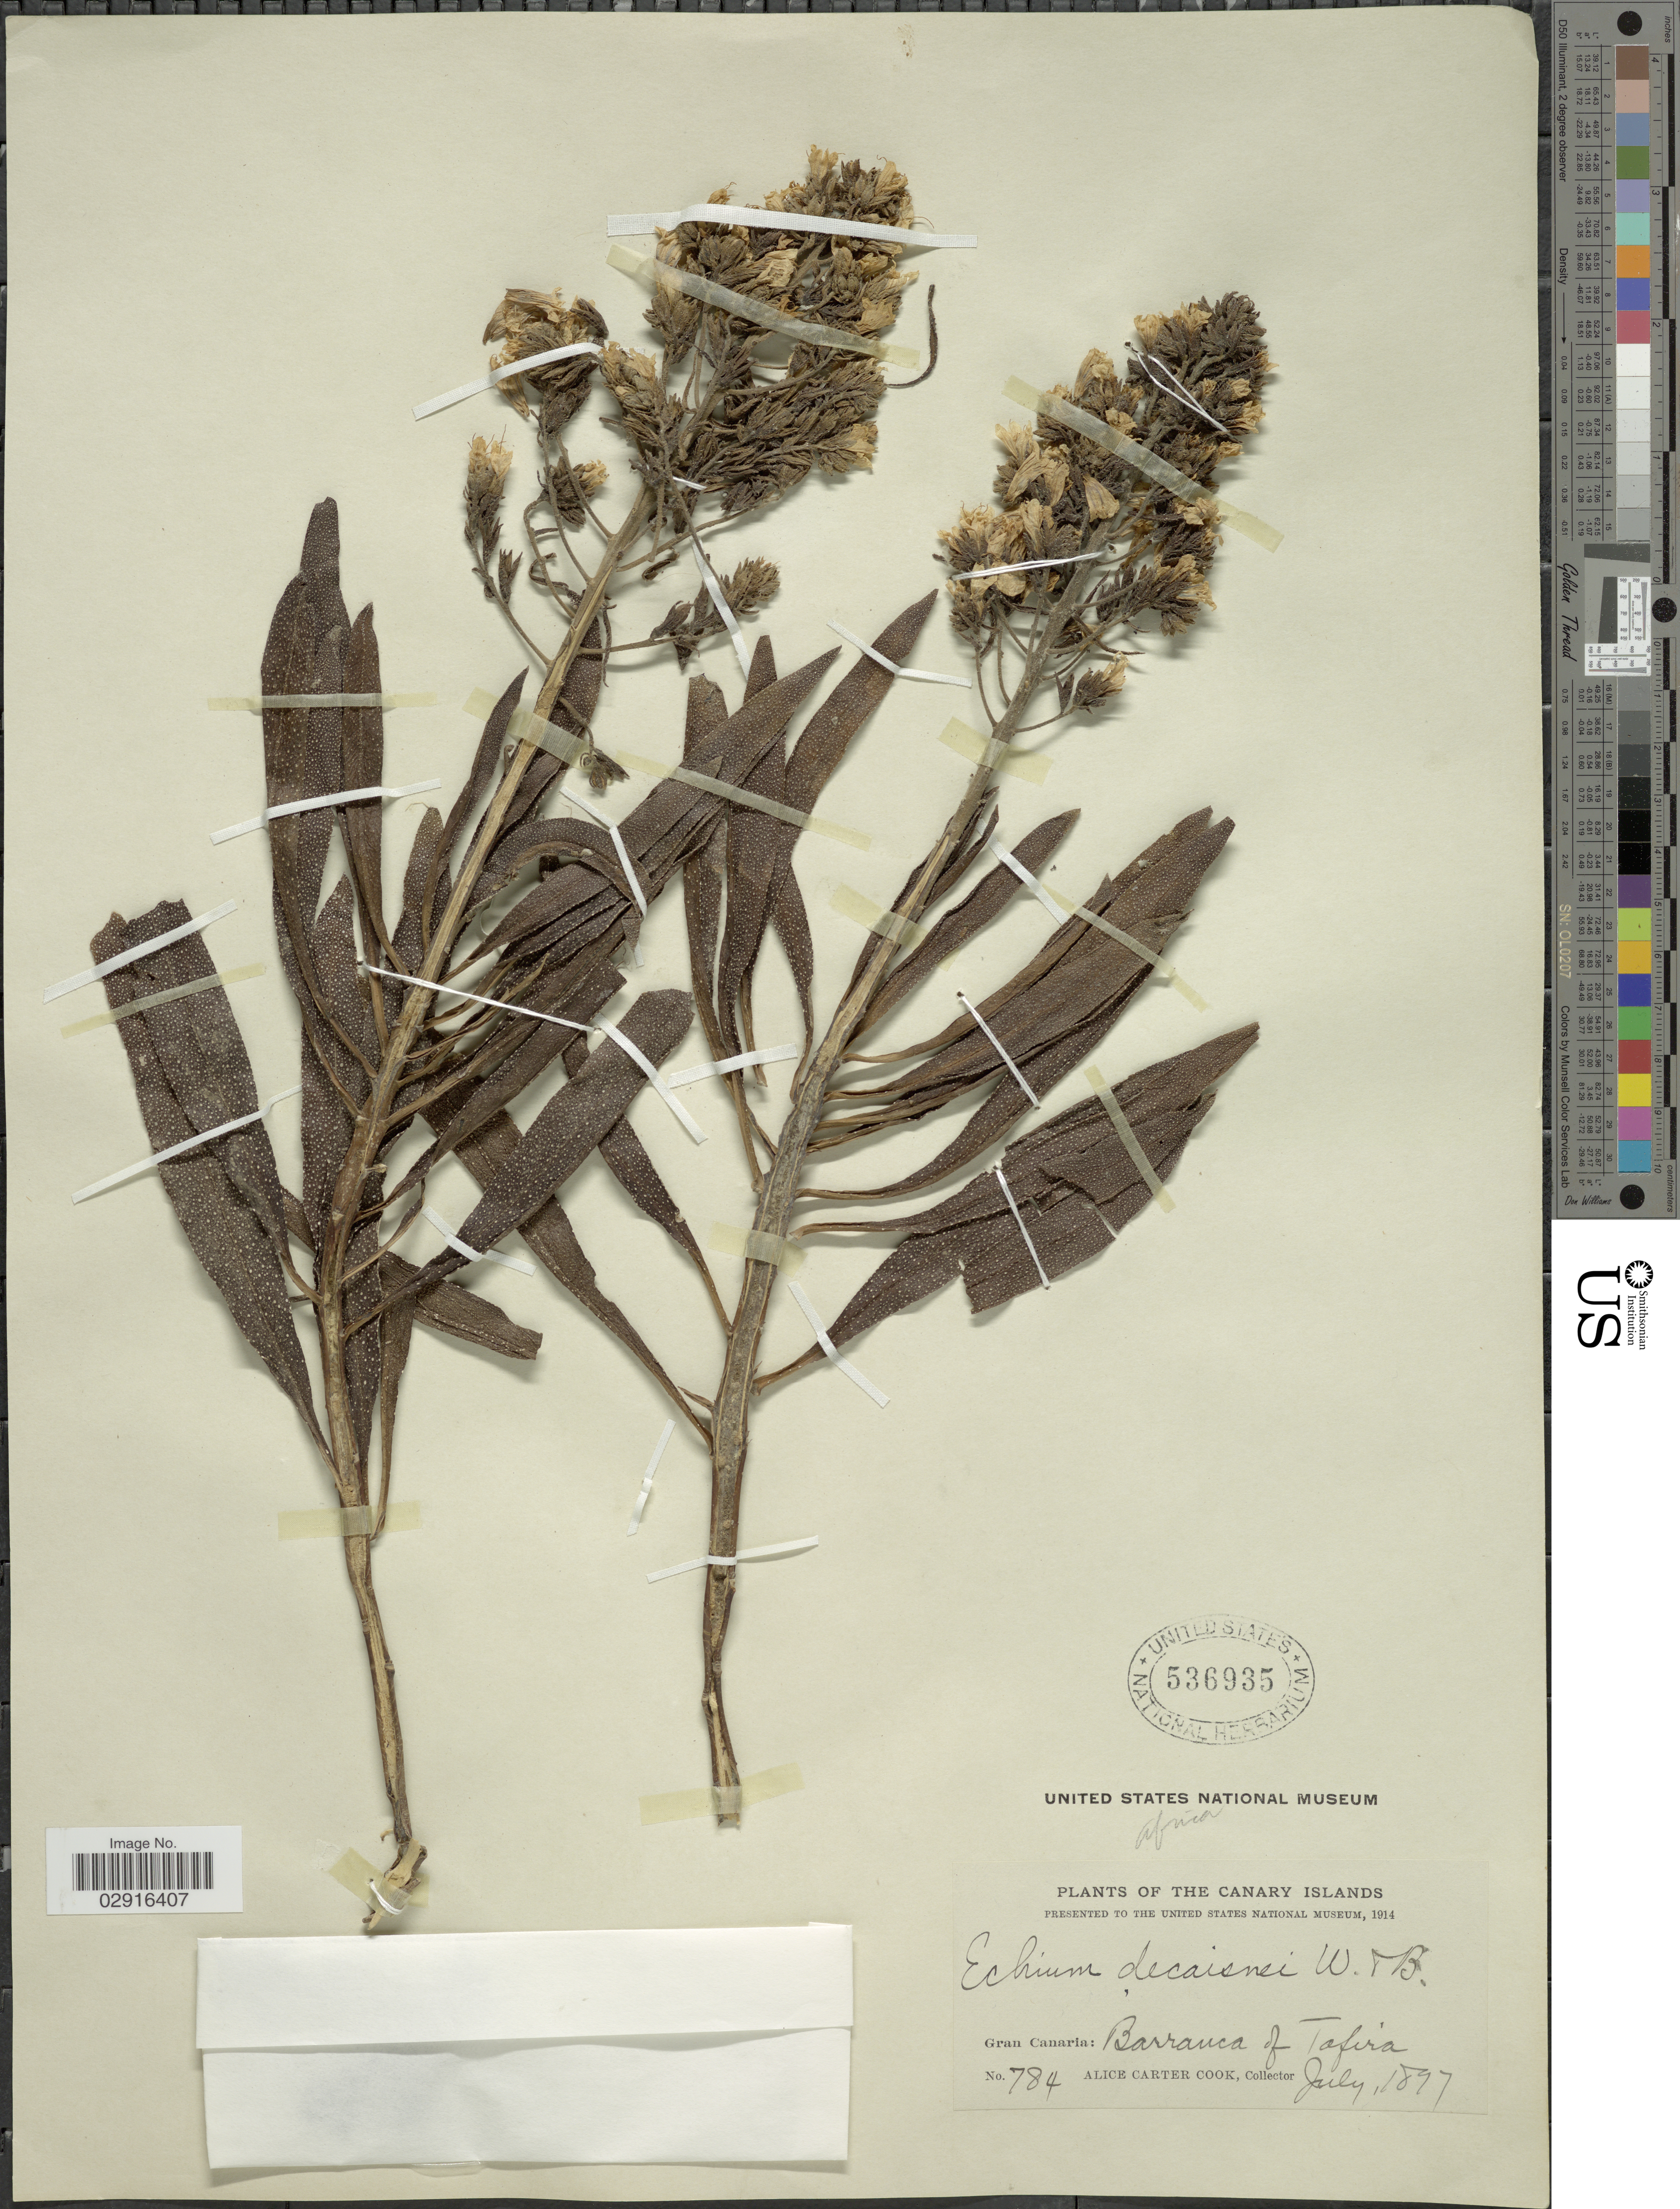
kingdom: Plantae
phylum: Tracheophyta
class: Magnoliopsida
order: Boraginales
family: Boraginaceae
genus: Echium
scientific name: Echium decaisnei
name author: D.A. Webb & Berthel.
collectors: Alice C. Cook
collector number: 784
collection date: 1897-07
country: Spain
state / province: Canarias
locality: Canary Islands. Gran Canaria; Barranca of Tafira.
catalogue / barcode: US 536935